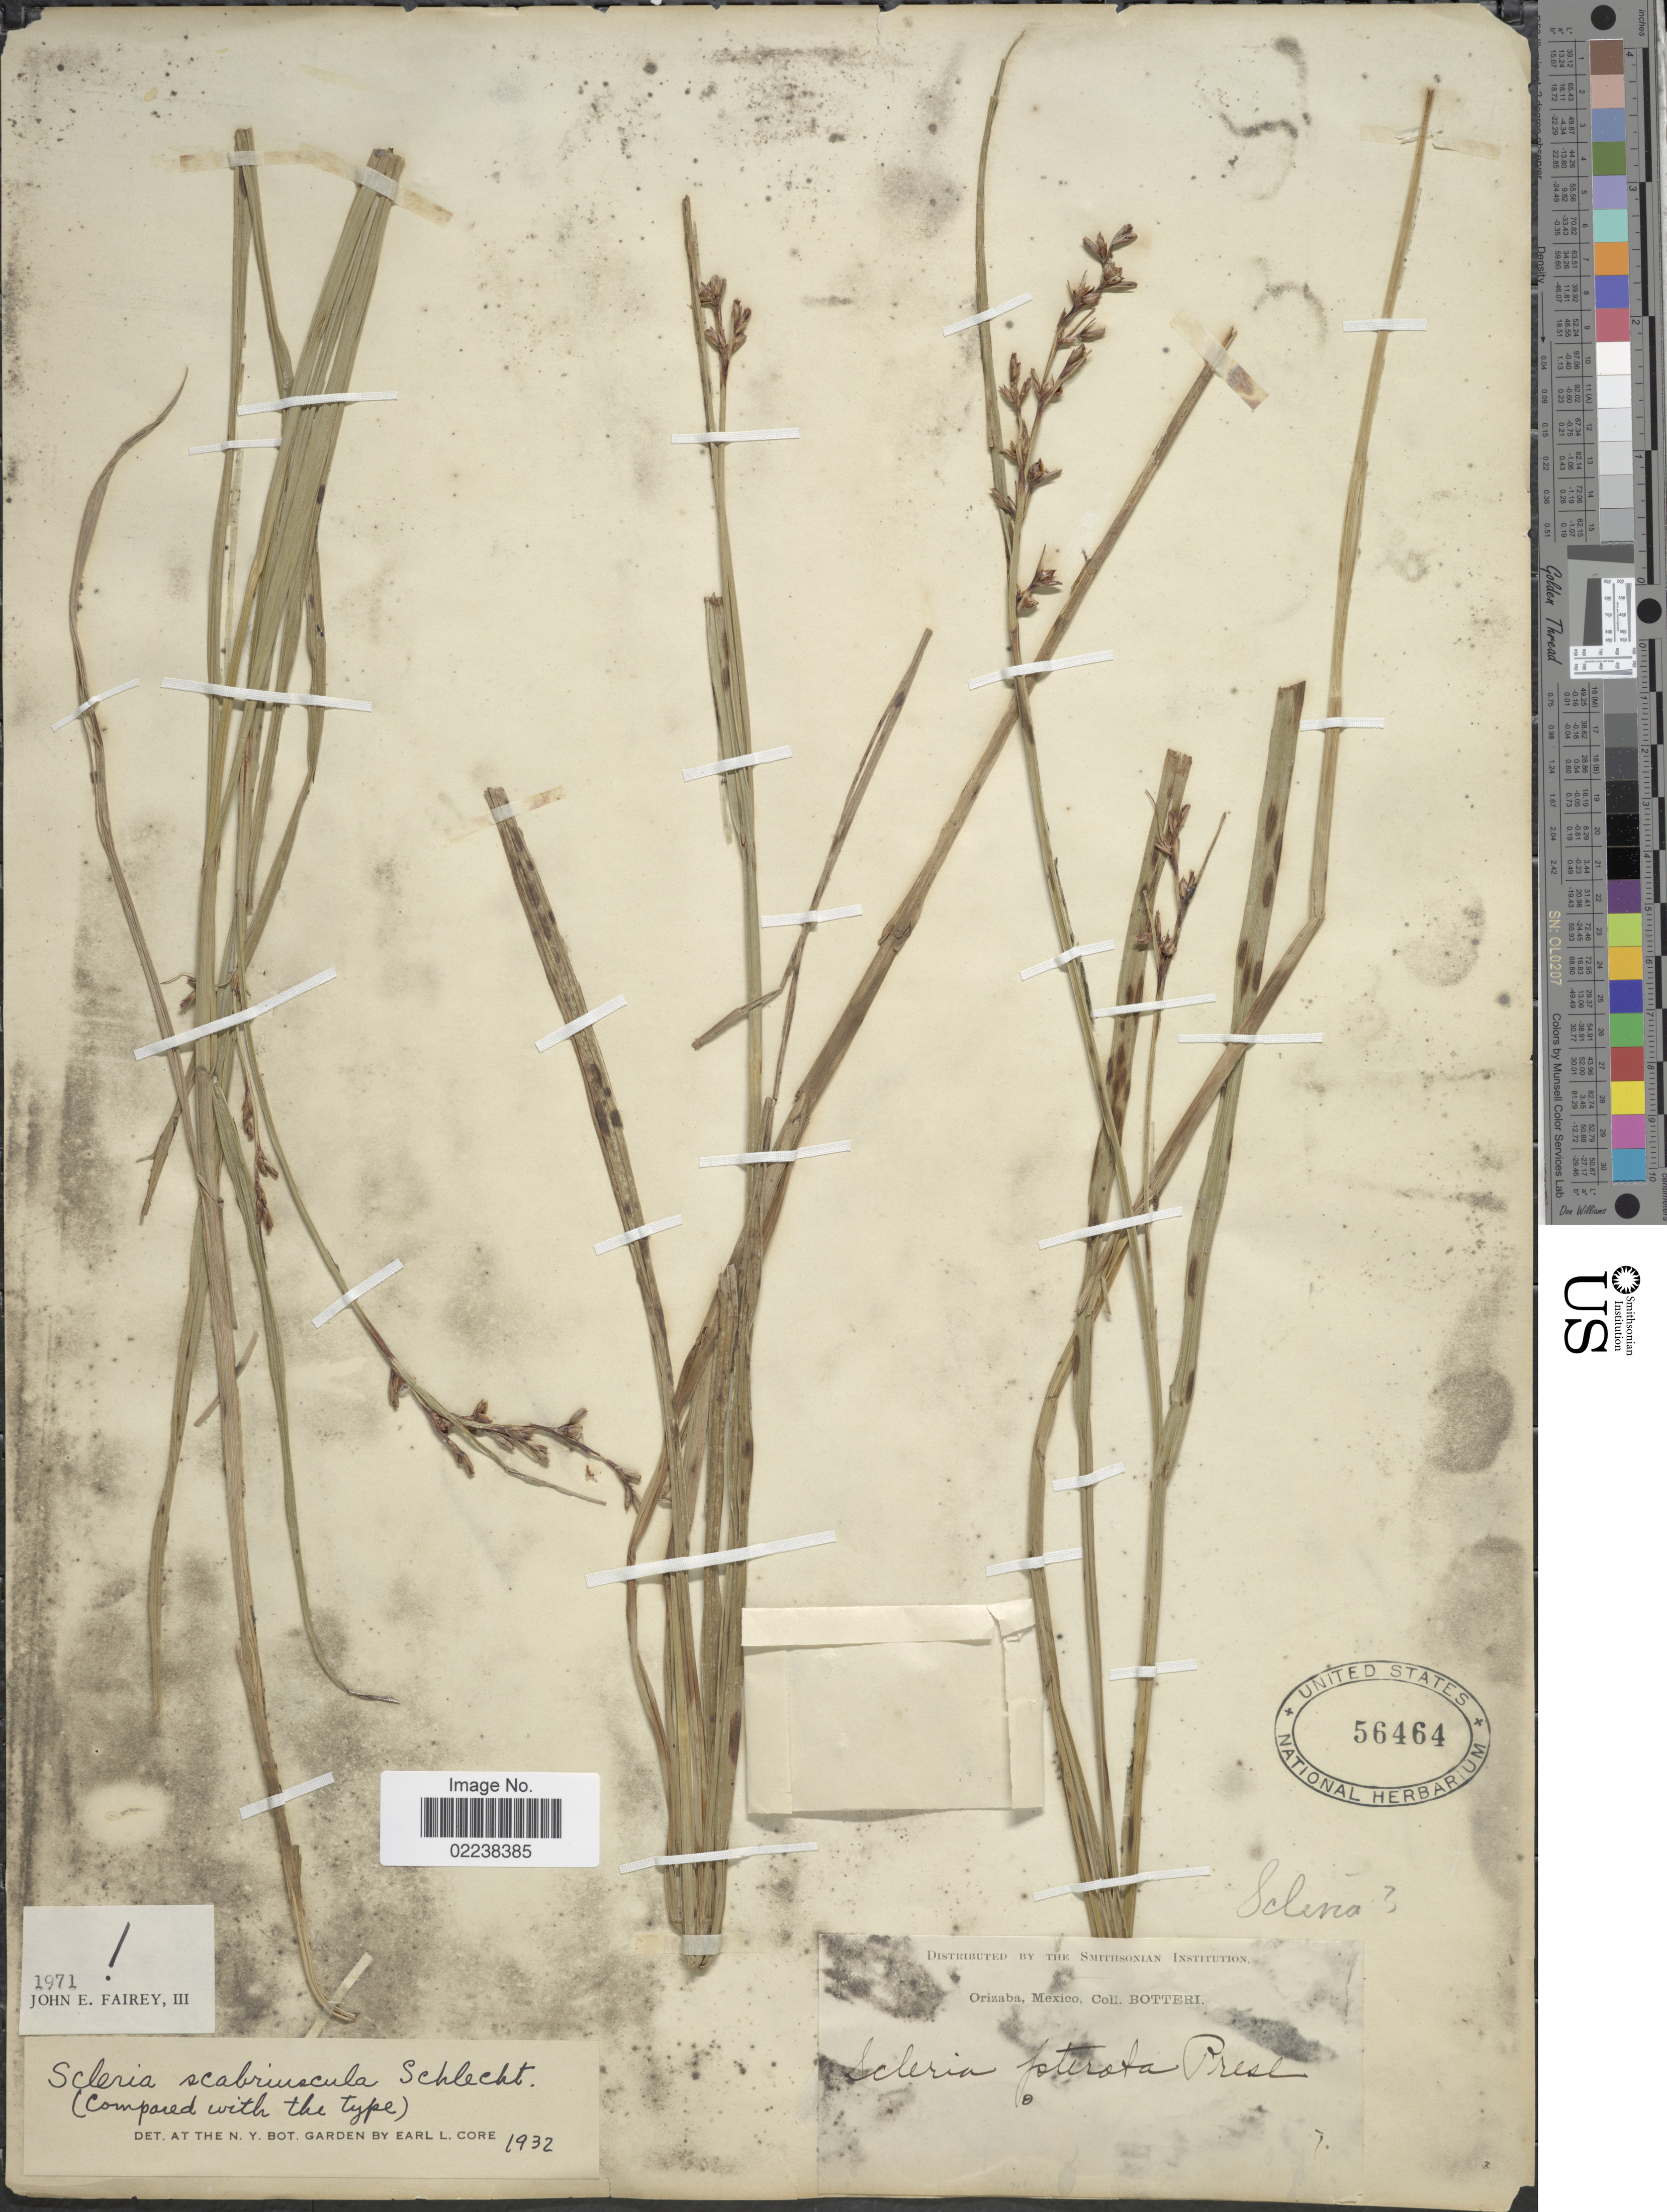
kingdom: Plantae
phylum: Tracheophyta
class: Liliopsida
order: Poales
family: Cyperaceae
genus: Scleria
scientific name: Scleria scabriuscula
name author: Schltdl.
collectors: -. Botteri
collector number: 7?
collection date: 1971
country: Mexico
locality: Orizaba, Mexico.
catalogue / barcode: US 56464